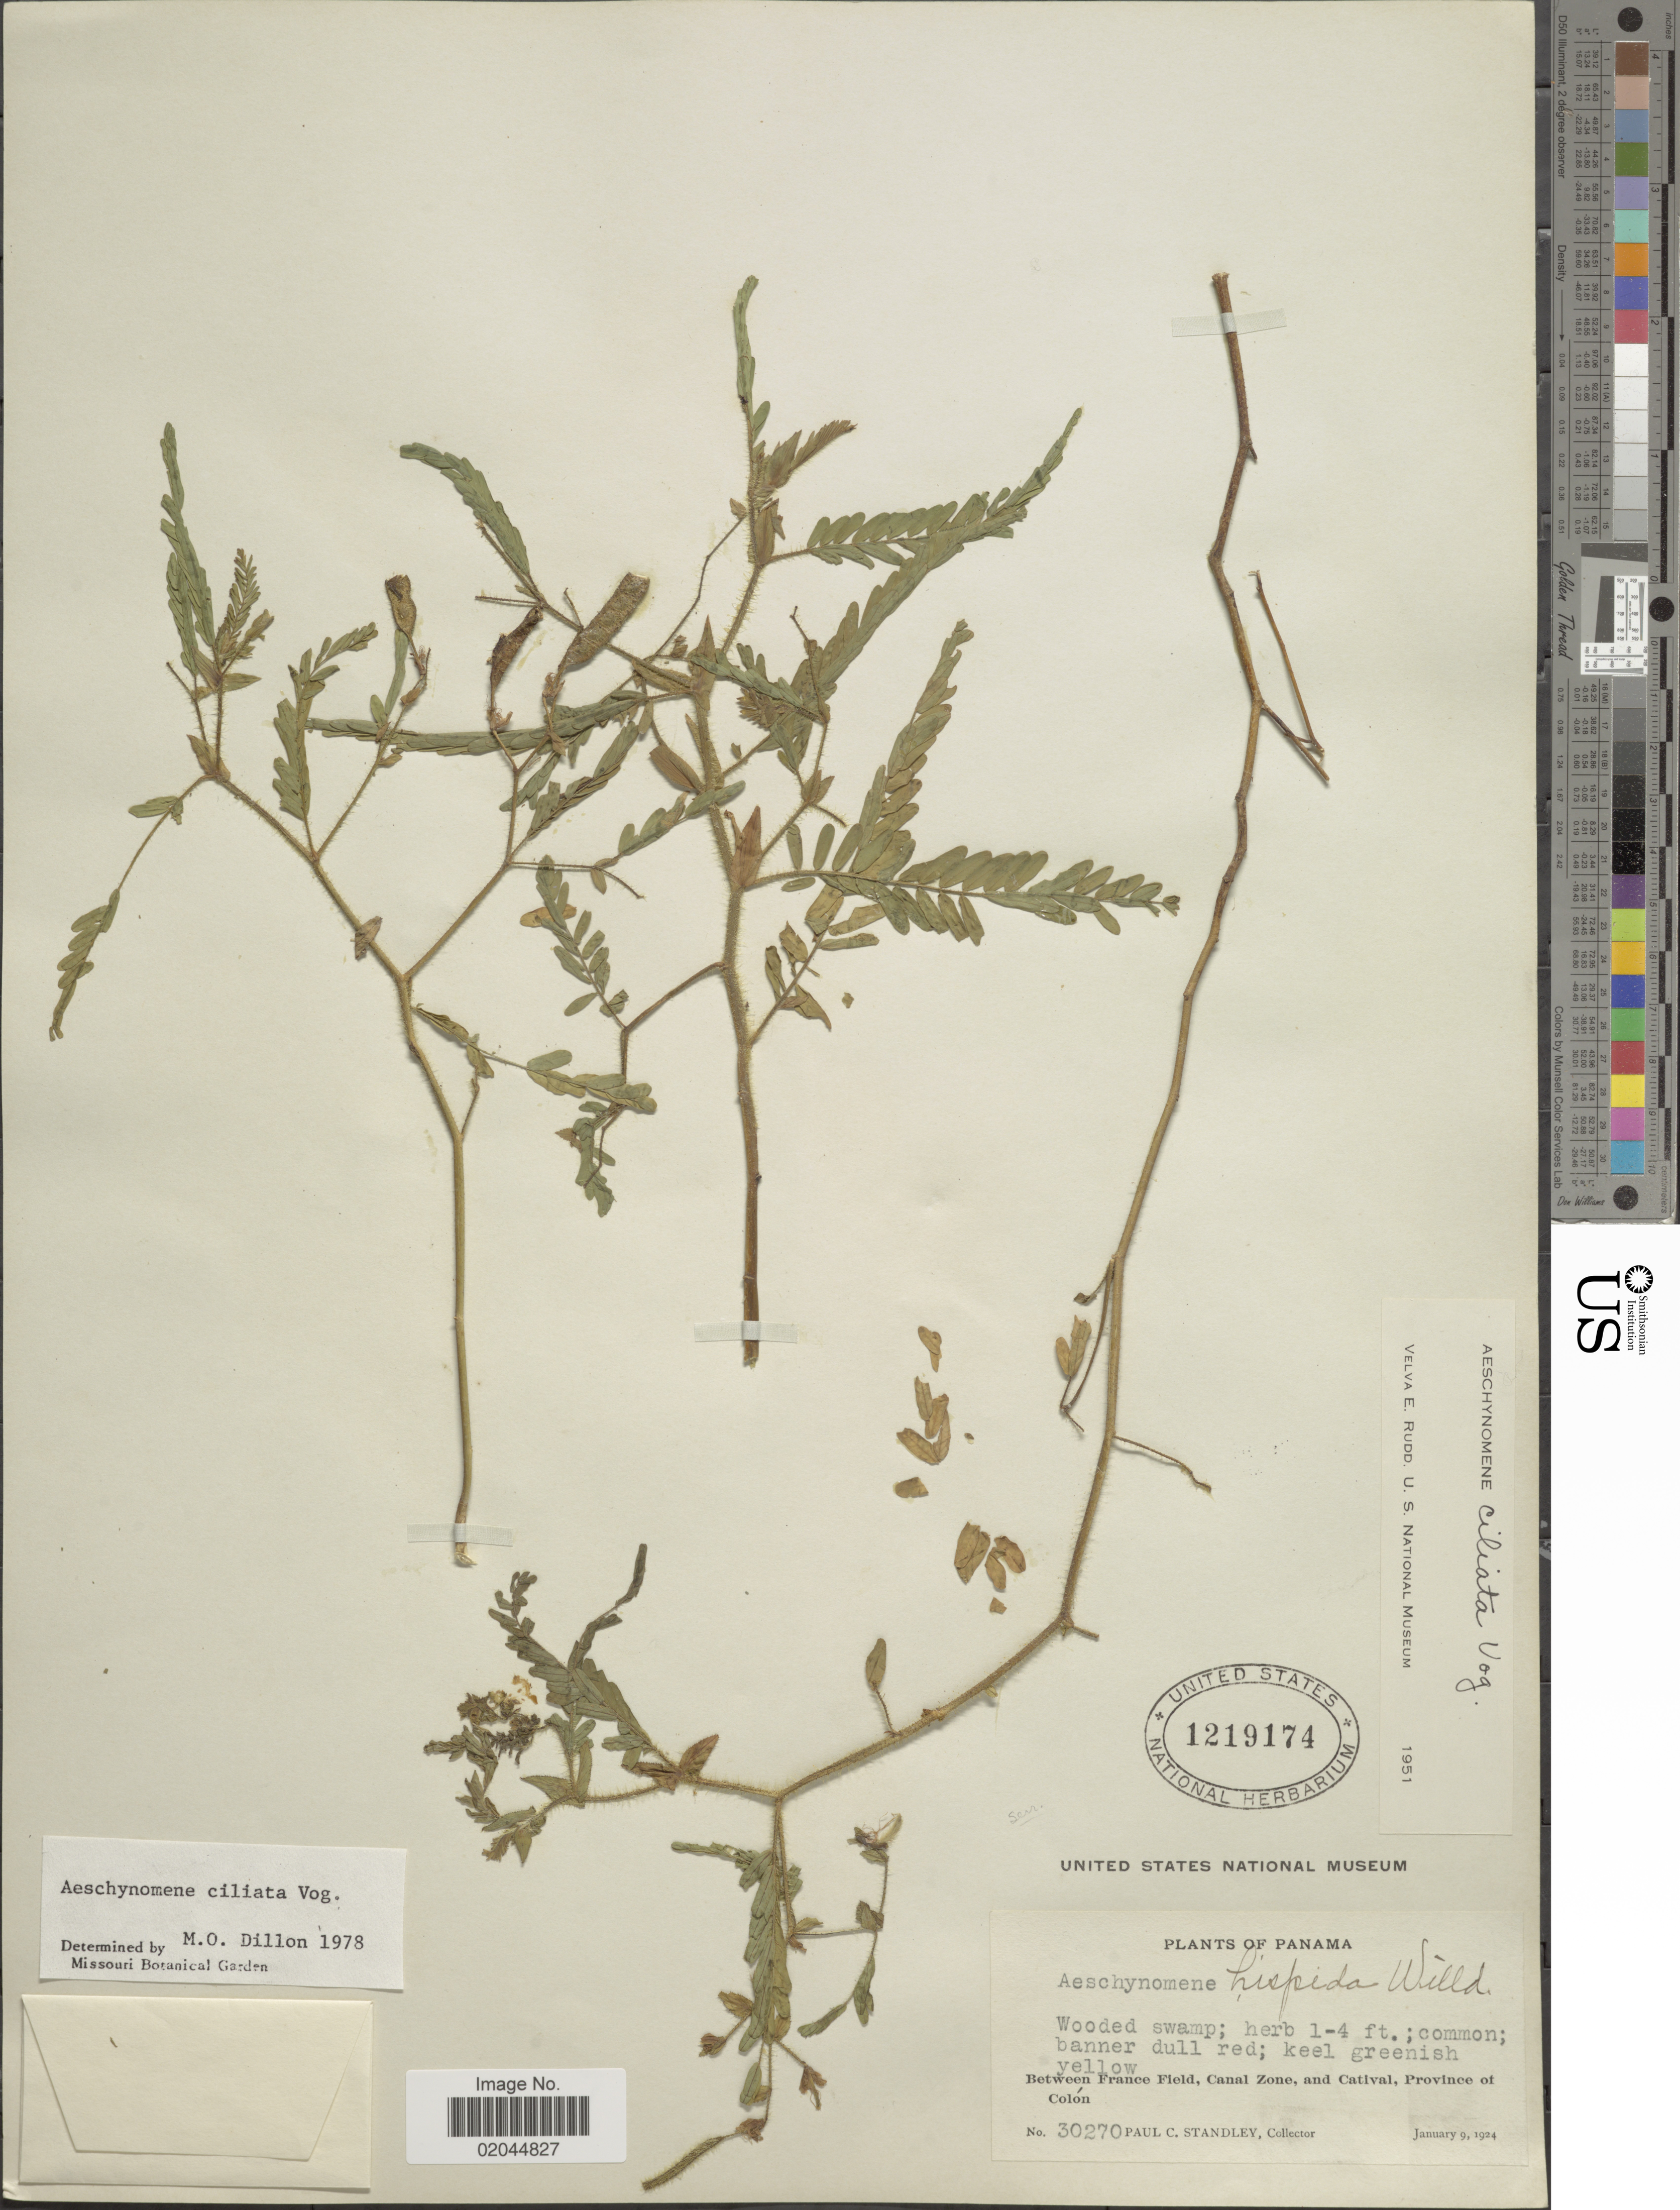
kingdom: Plantae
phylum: Tracheophyta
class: Magnoliopsida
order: Fabales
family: Fabaceae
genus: Aeschynomene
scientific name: Aeschynomene ciliata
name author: Vogel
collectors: P. C. Standley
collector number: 30270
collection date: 1924-01-09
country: Panama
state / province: Colón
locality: Between France Field, Canal Zone, and Catival, Province of Colon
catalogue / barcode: US 1219174